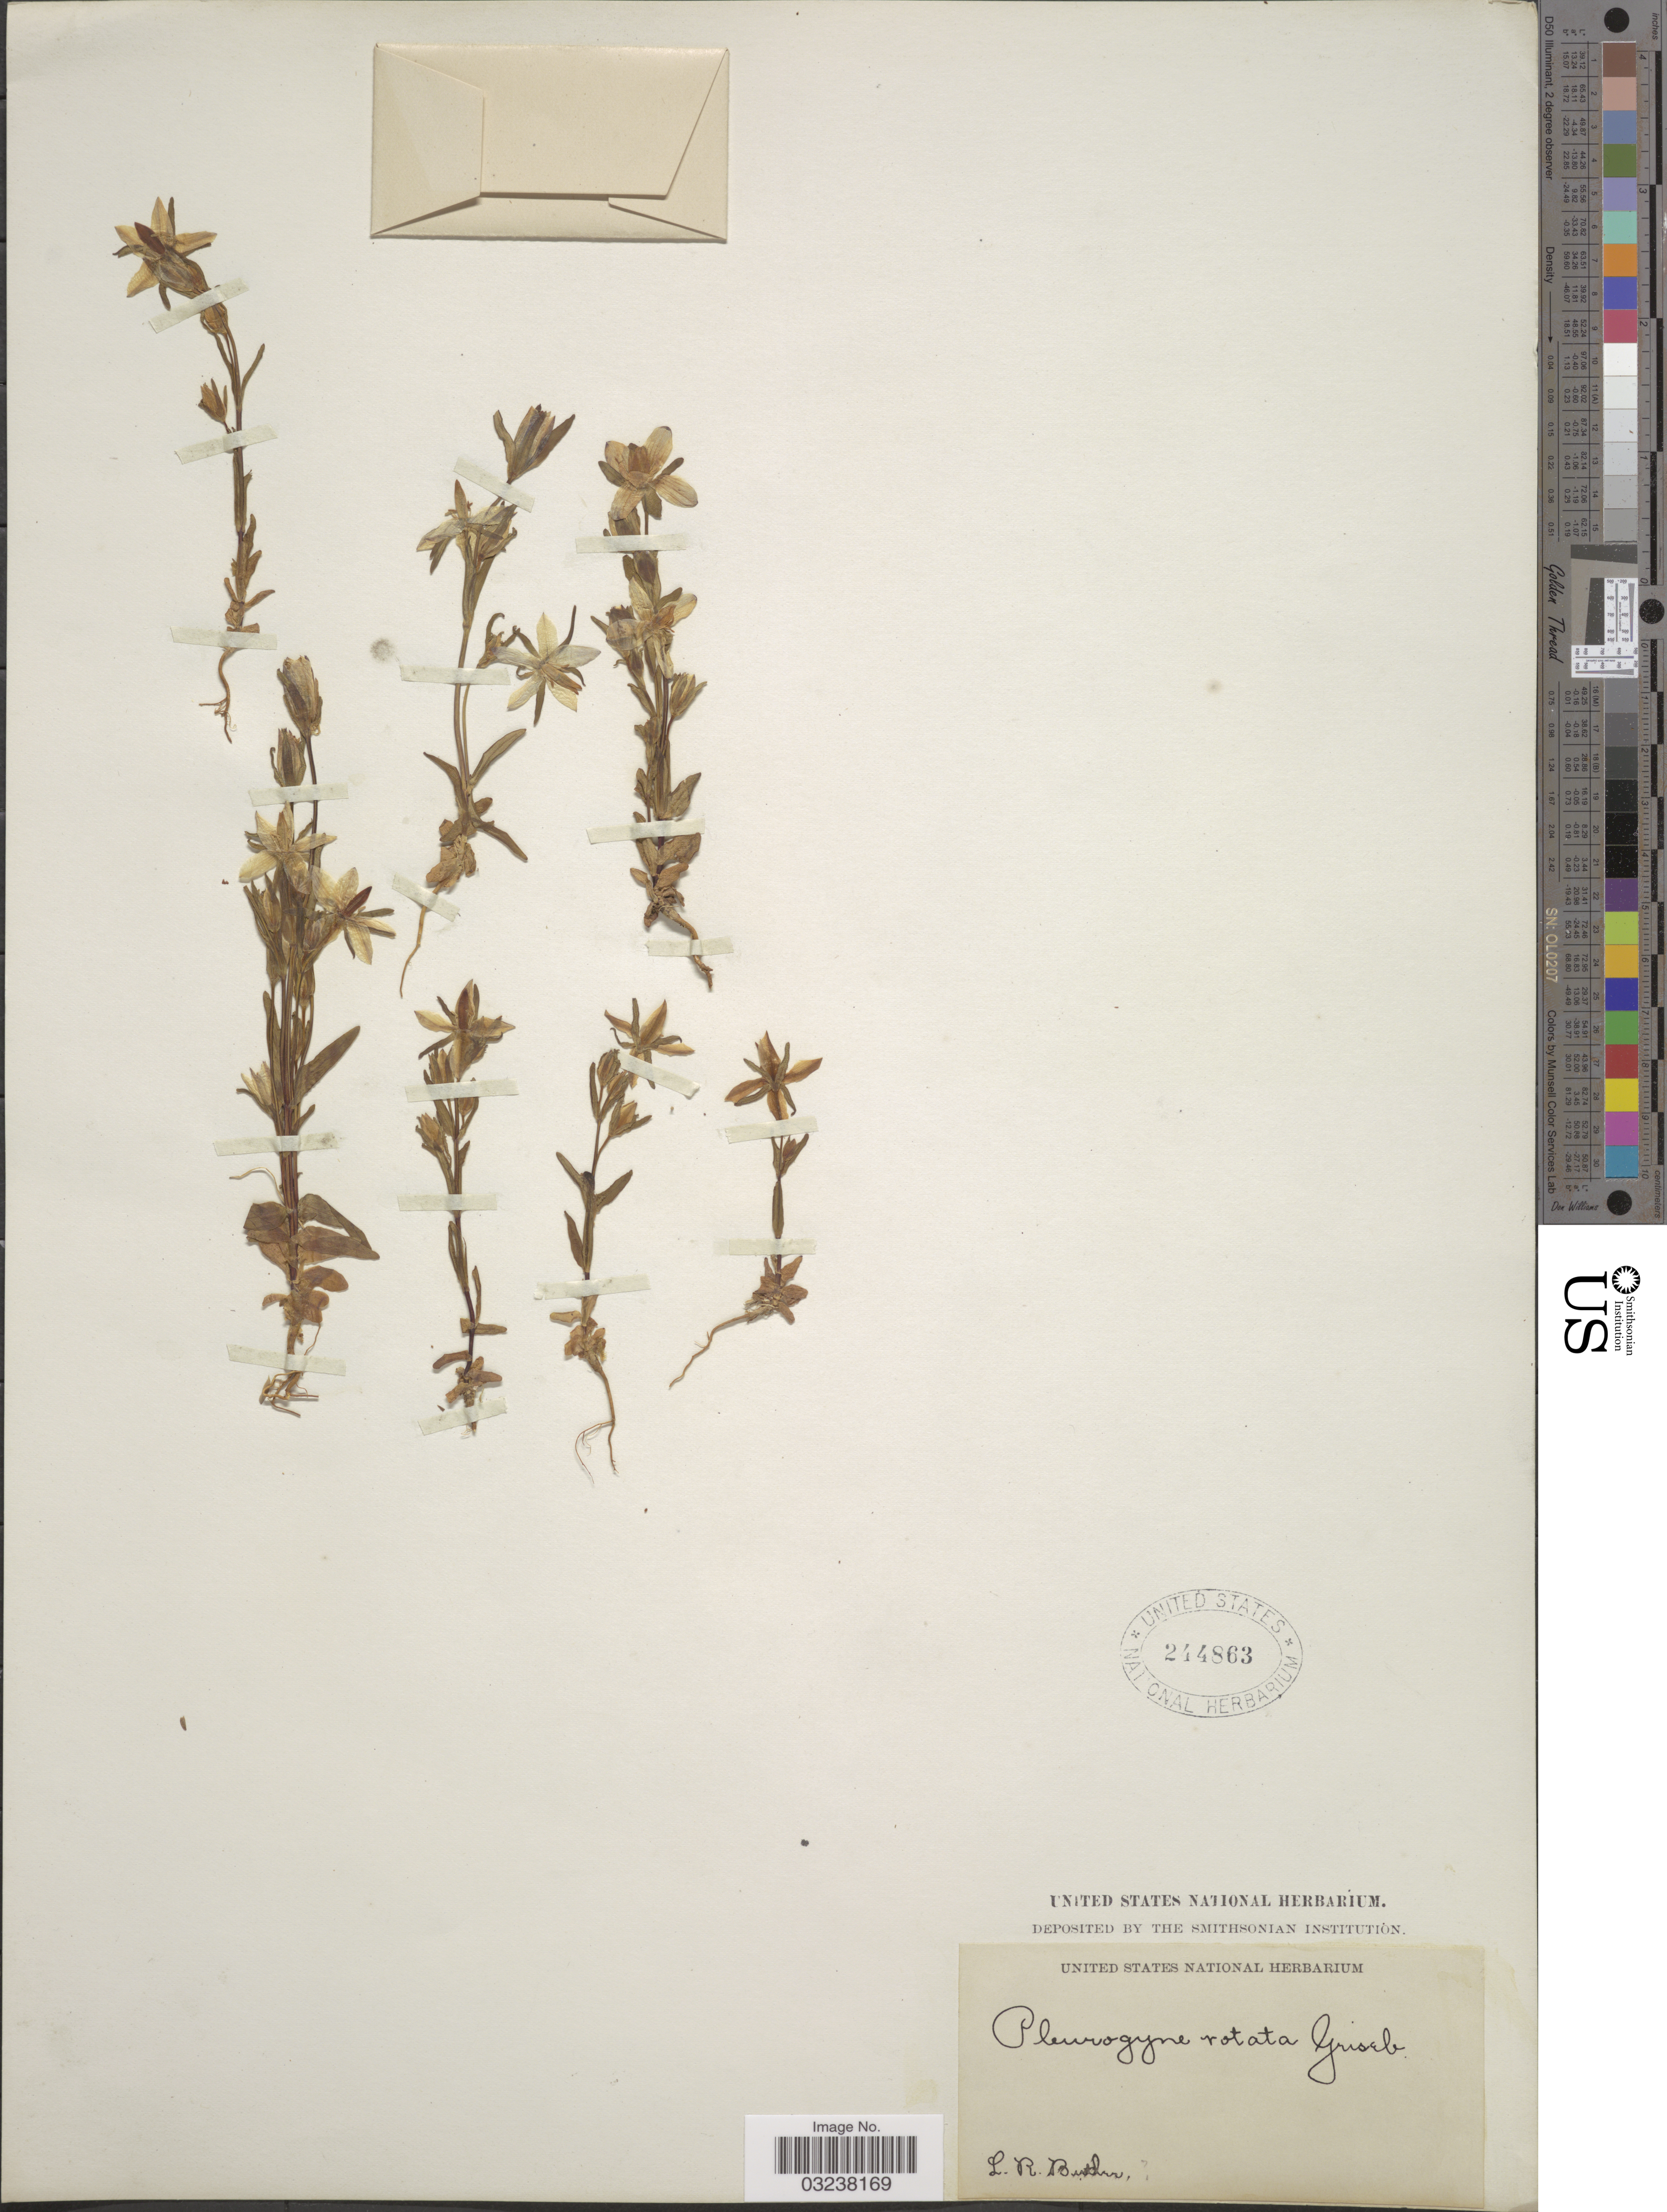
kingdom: Plantae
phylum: Tracheophyta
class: Magnoliopsida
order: Gentianales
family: Gentianaceae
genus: Lomatogonium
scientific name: Lomatogonium rotatum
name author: (L.) Fr.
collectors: L. Buther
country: United States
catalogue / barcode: US 244863